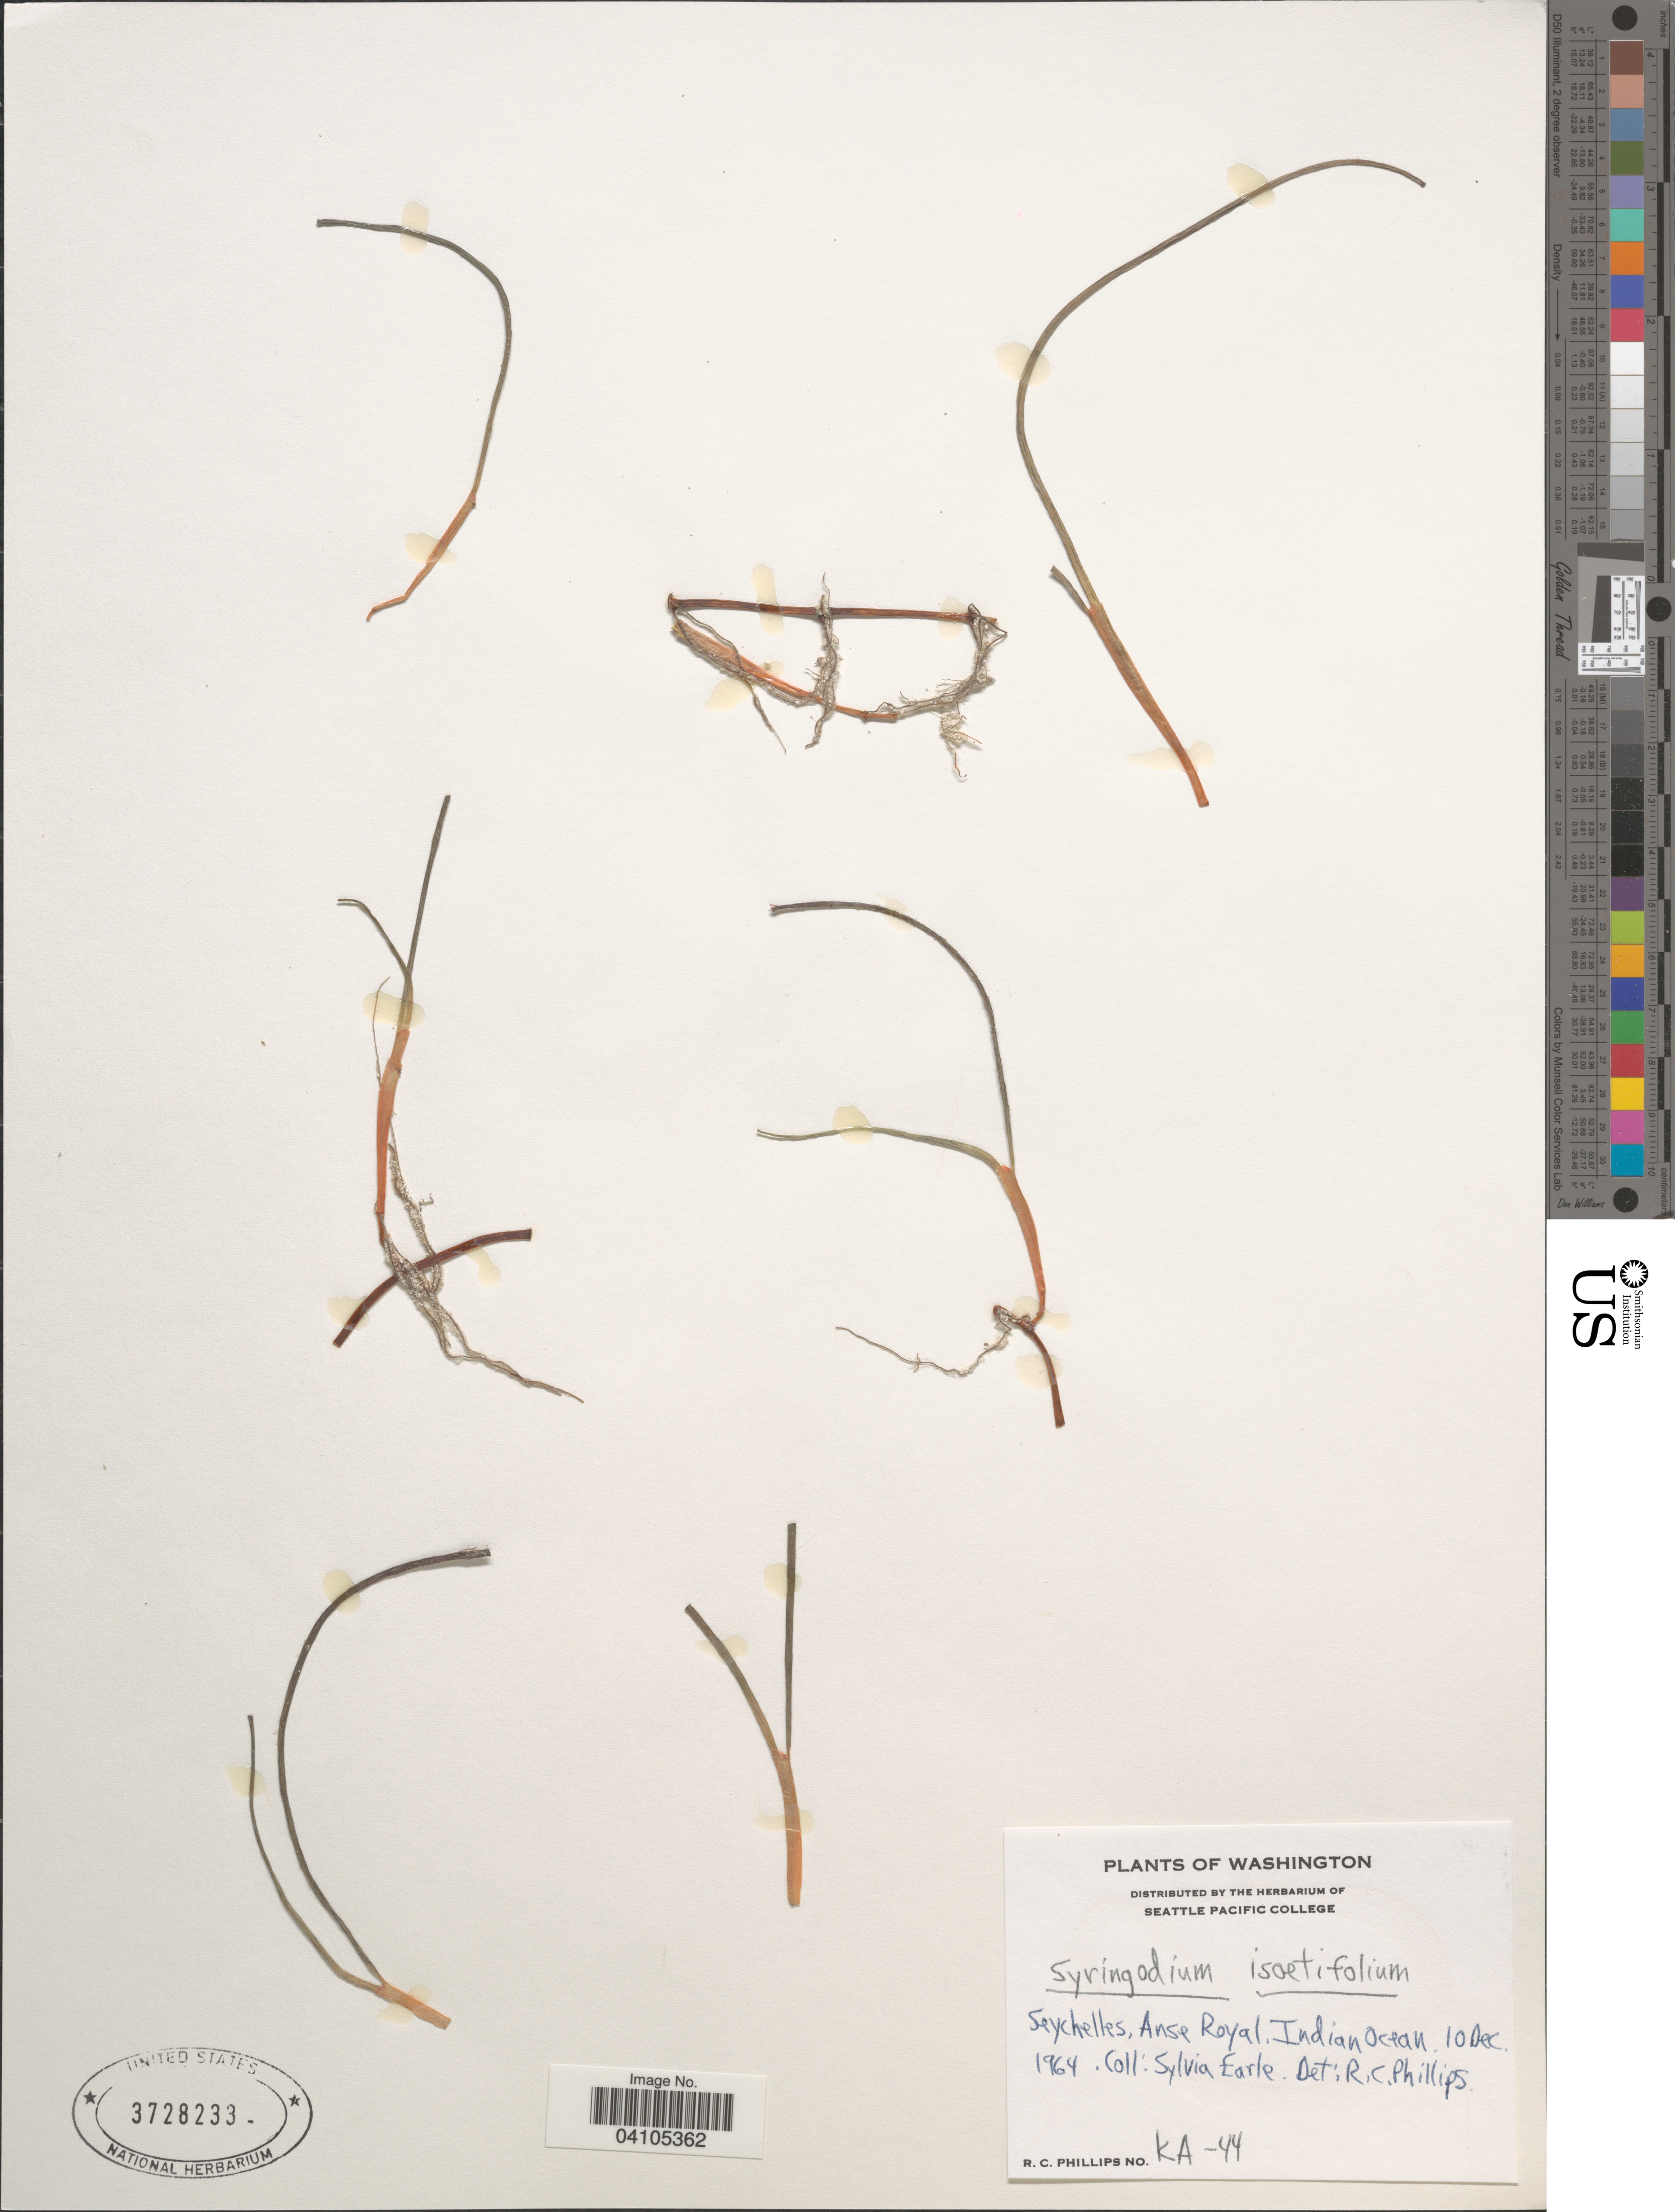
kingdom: Plantae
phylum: Tracheophyta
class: Liliopsida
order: Alismatales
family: Cymodoceaceae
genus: Syringodium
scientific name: Syringodium isoetifolium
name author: (Asch.) Dandy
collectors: S. A. Earle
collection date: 1964-12-10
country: Seychelles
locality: Anse Royal, Indian Ocean.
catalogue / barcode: US 3728233